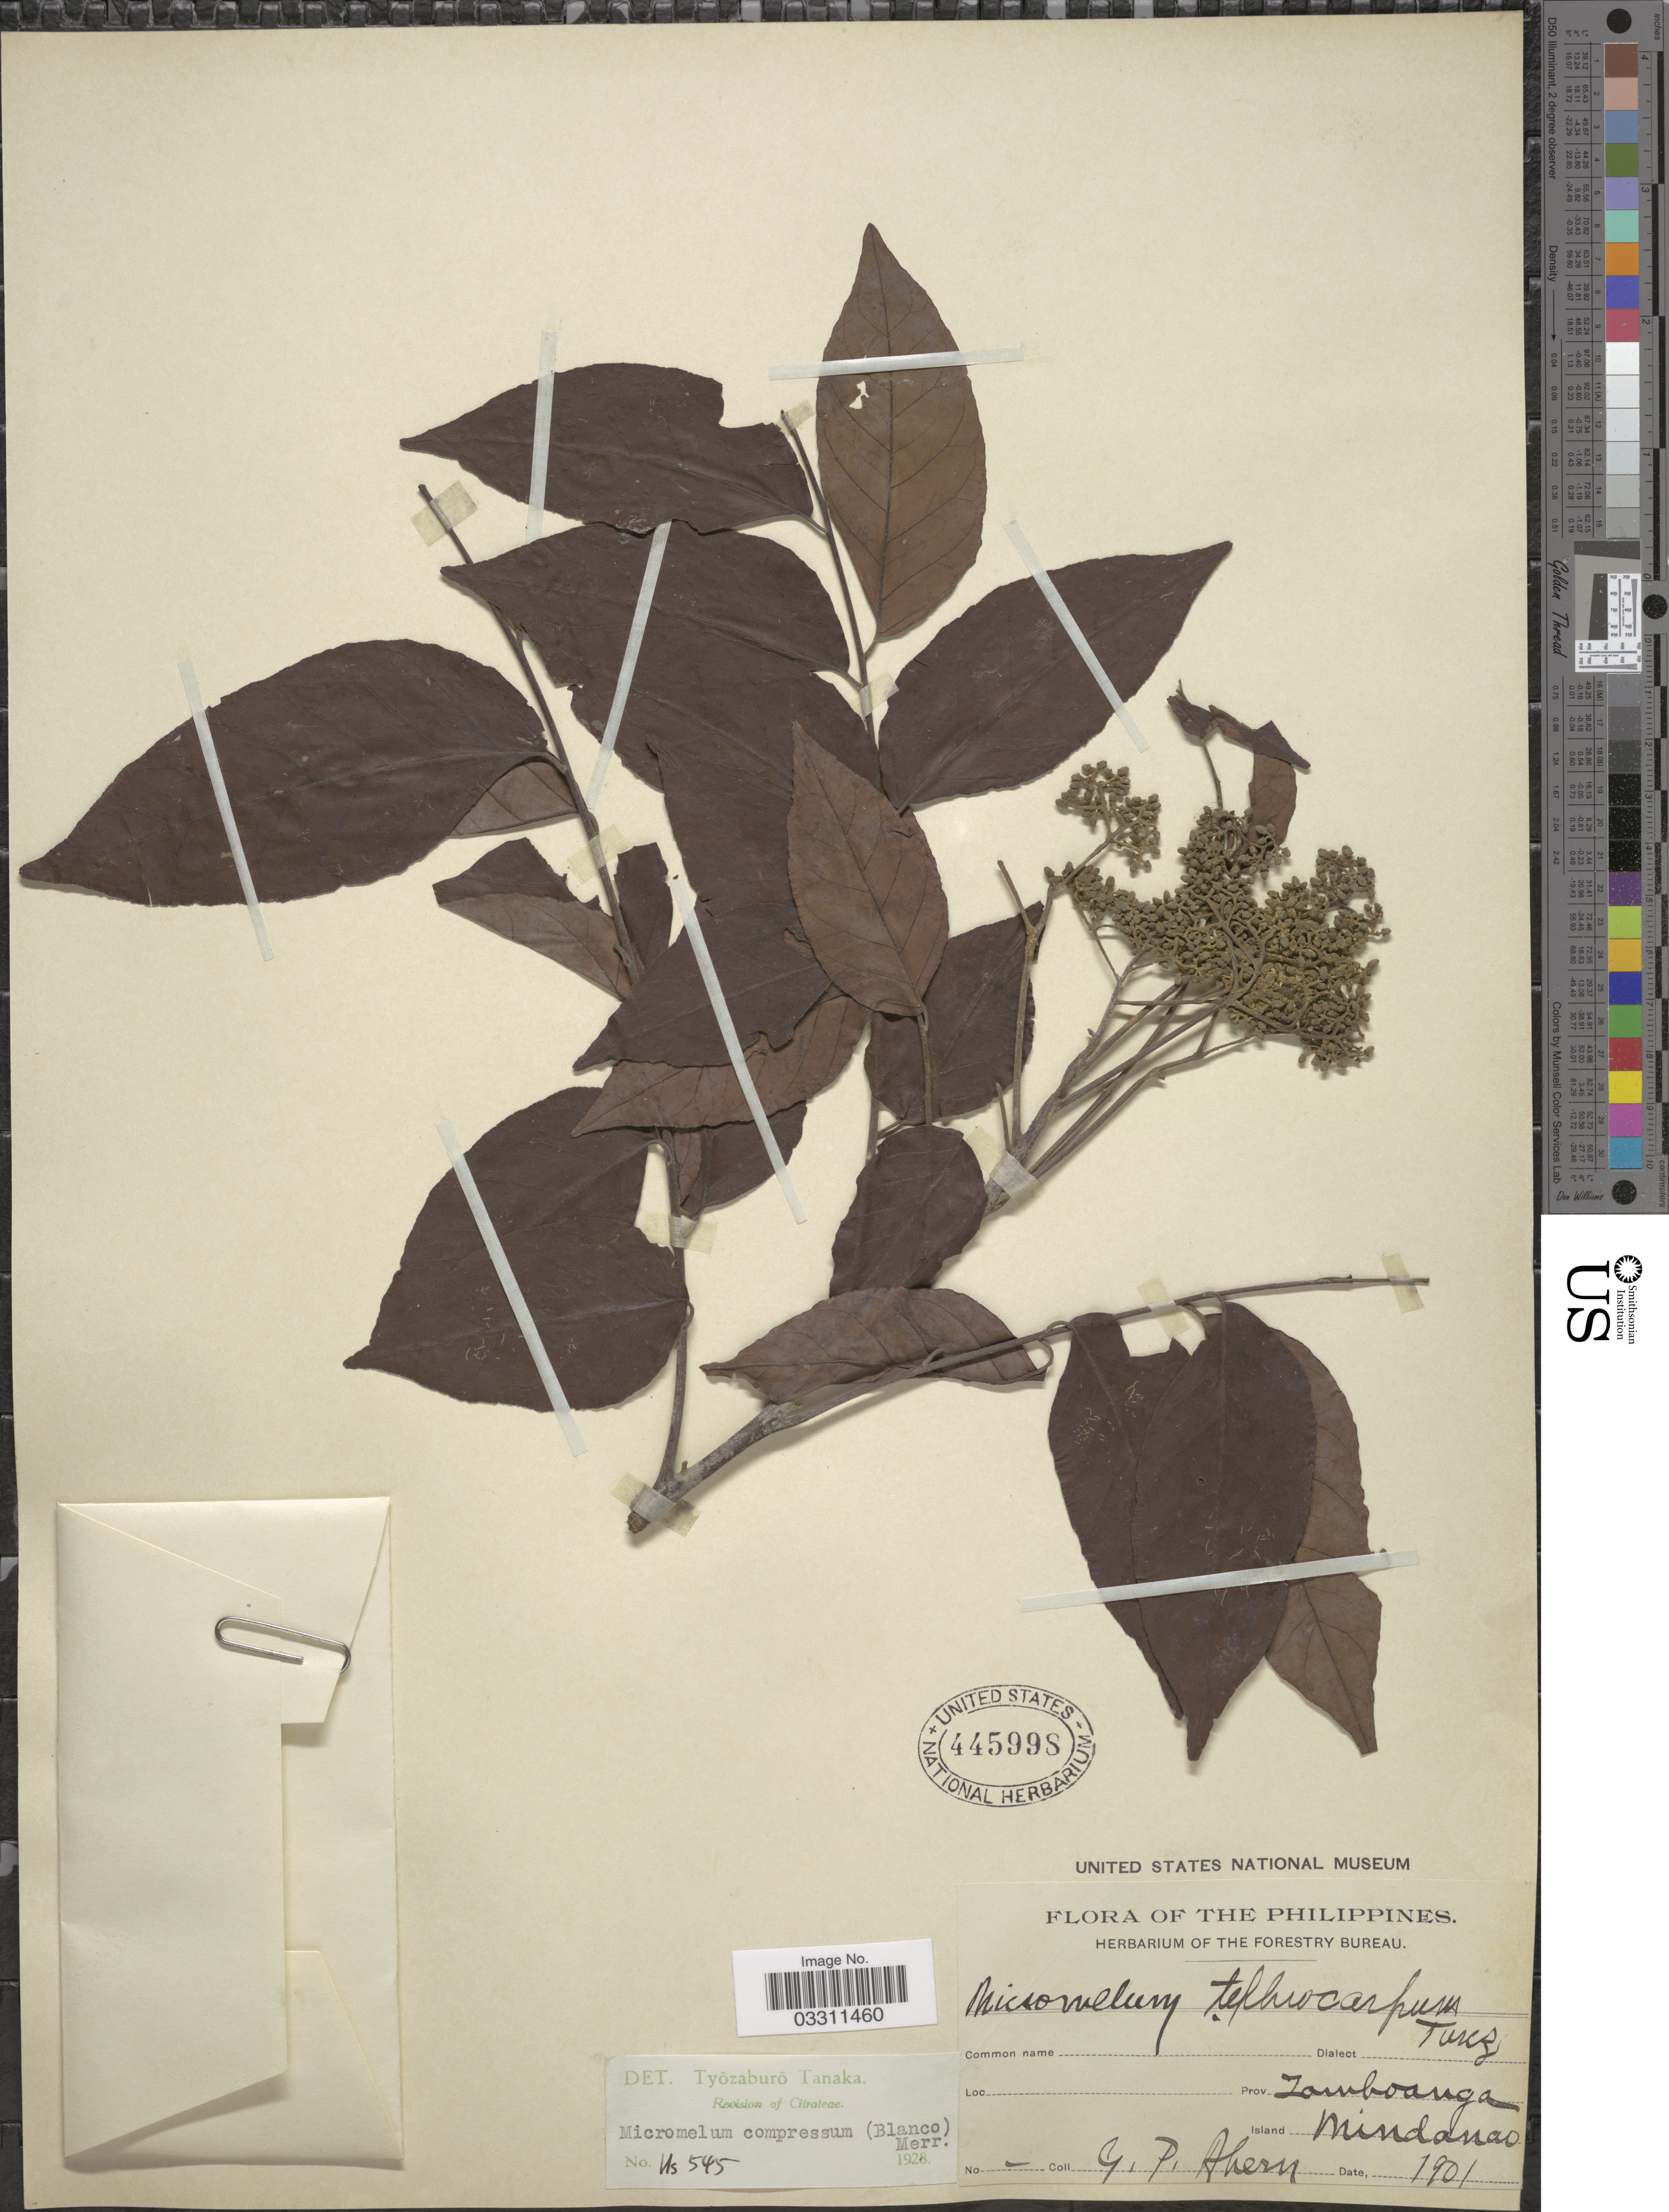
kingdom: Plantae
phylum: Tracheophyta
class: Magnoliopsida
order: Sapindales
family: Rutaceae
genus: Micromelum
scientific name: Micromelum compressum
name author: (Blanco) Merr.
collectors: G. Ahern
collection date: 1901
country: Philippines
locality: Prov. Zamboanga, Island Mindanao.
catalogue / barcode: US 445998